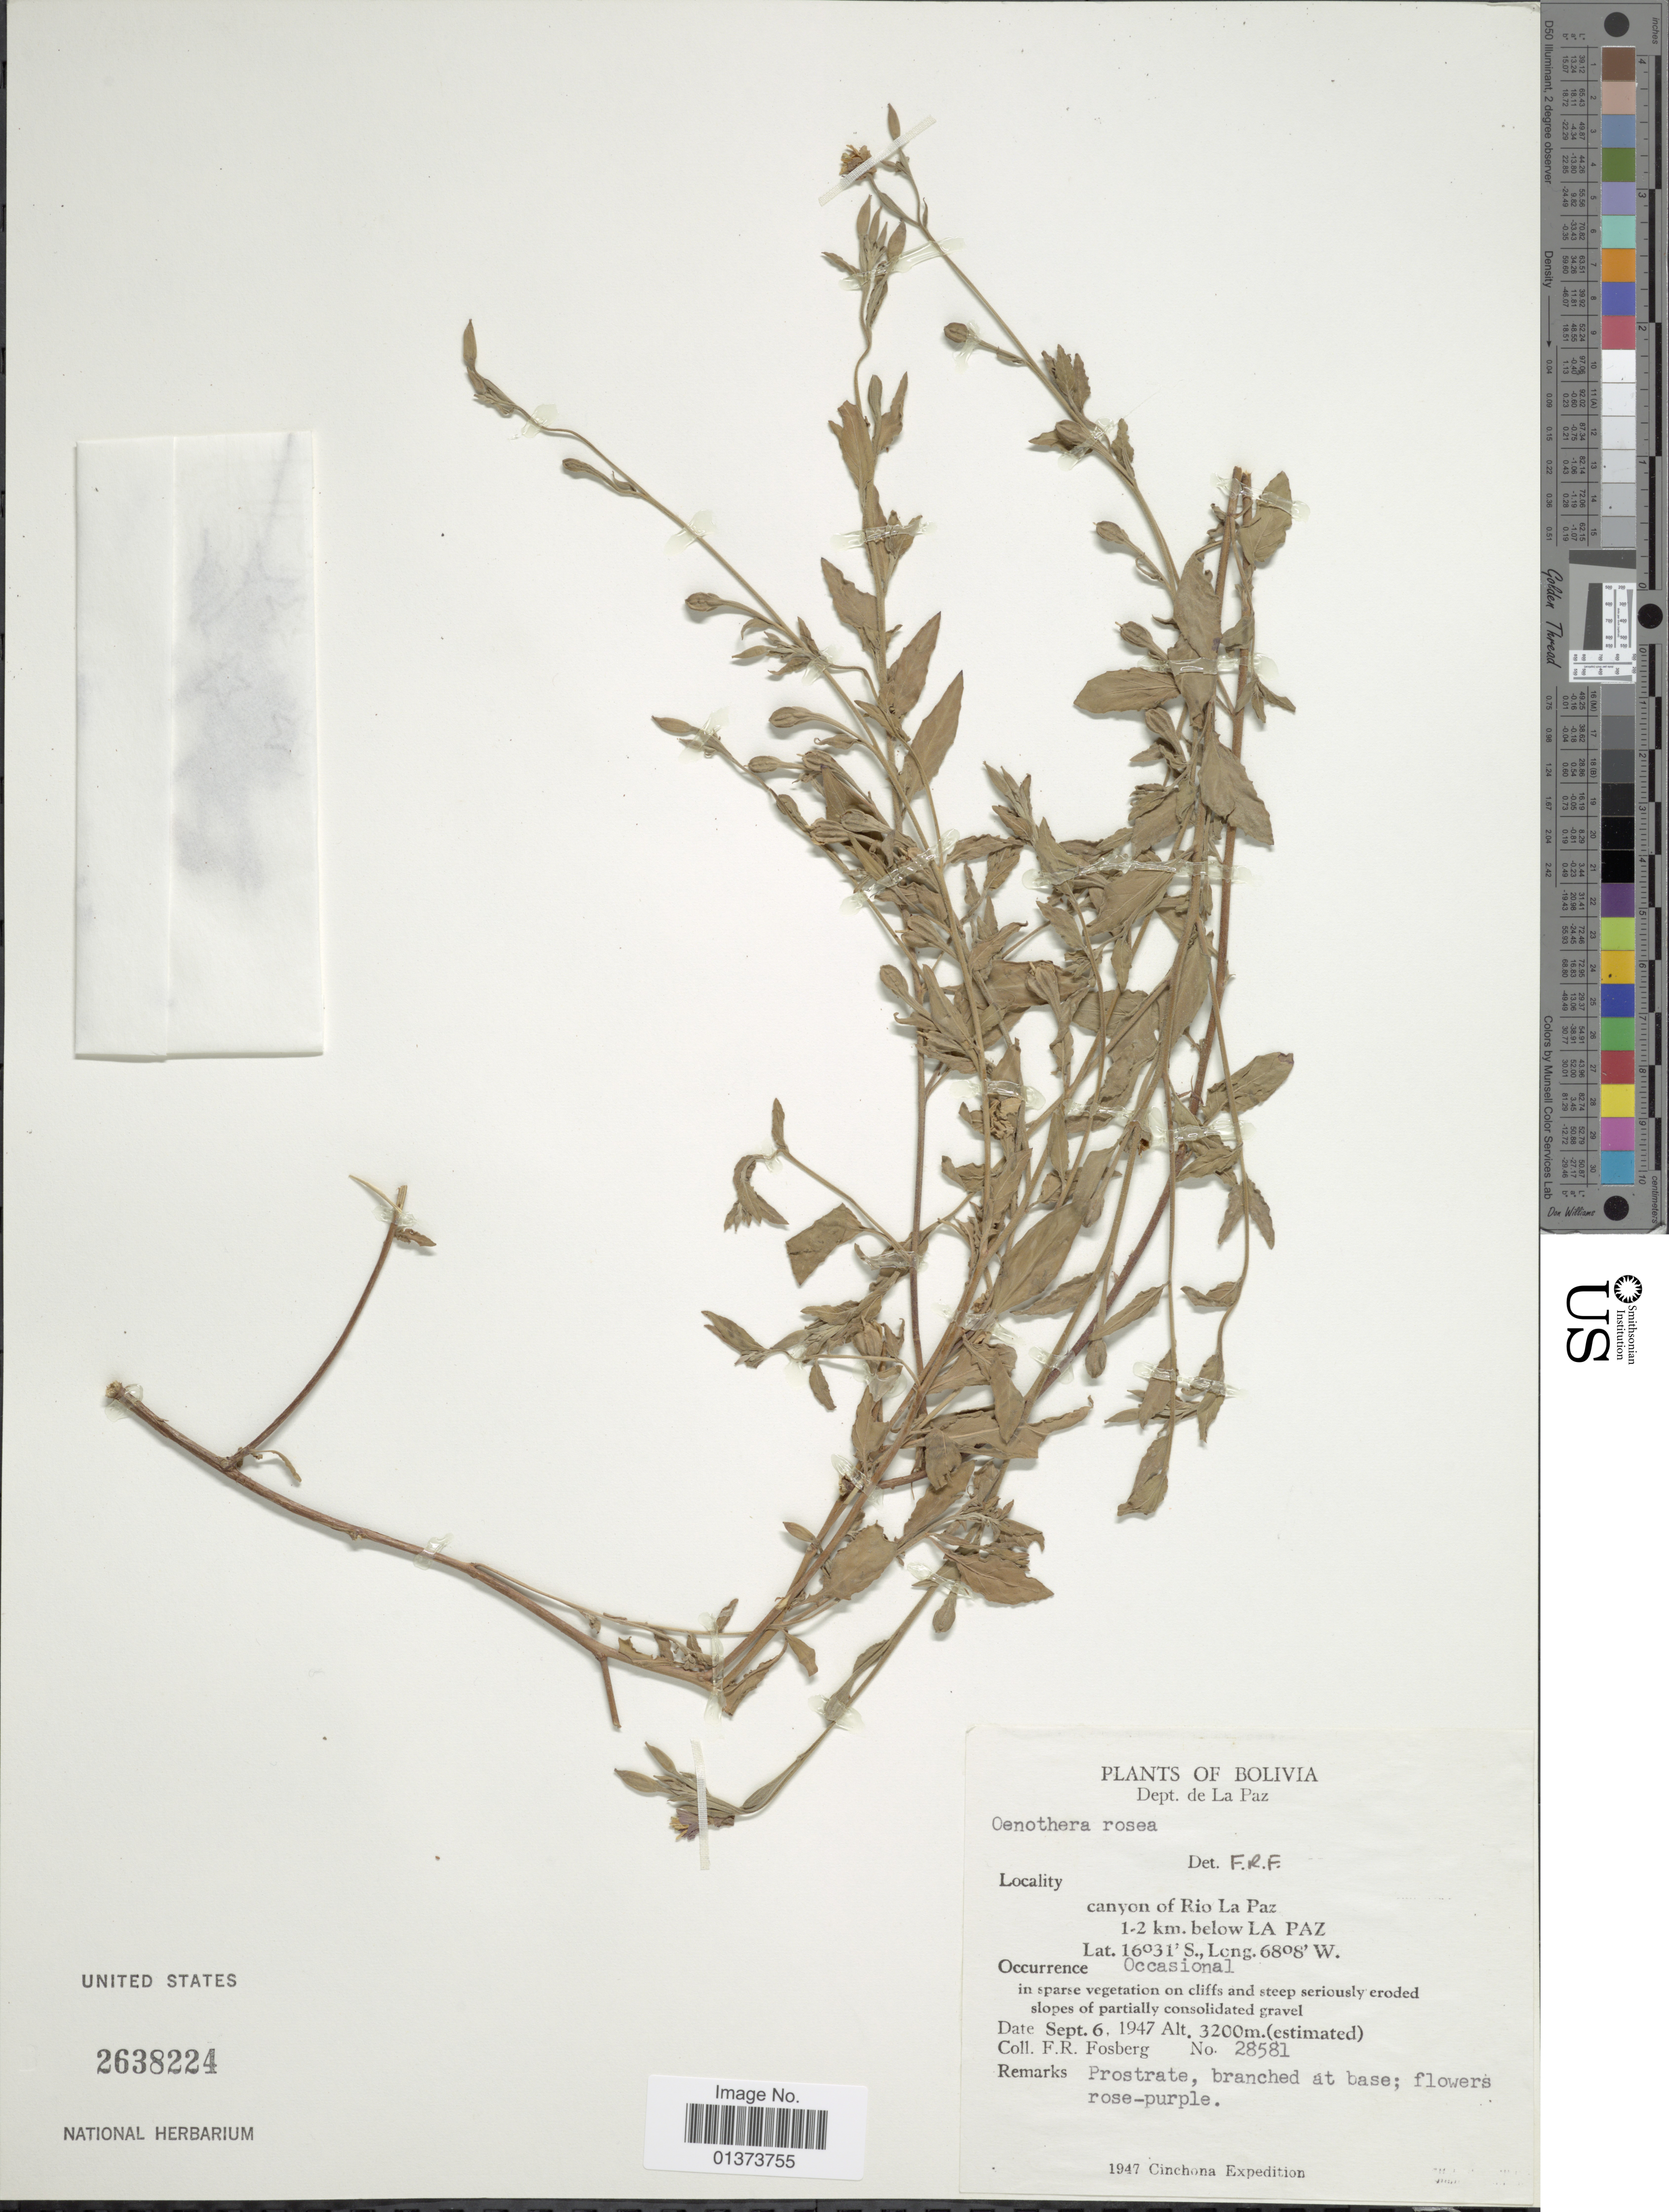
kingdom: Plantae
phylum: Tracheophyta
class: Magnoliopsida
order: Myrtales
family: Onagraceae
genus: Oenothera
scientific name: Oenothera rosea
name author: L'Hér. ex Aiton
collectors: F. R. Fosberg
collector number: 28581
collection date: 1947-09-06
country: Bolivia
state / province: La Paz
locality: Canyon of Rio La Paz, 1-2 km. below LA PAZ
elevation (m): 3200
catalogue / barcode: US 2638224